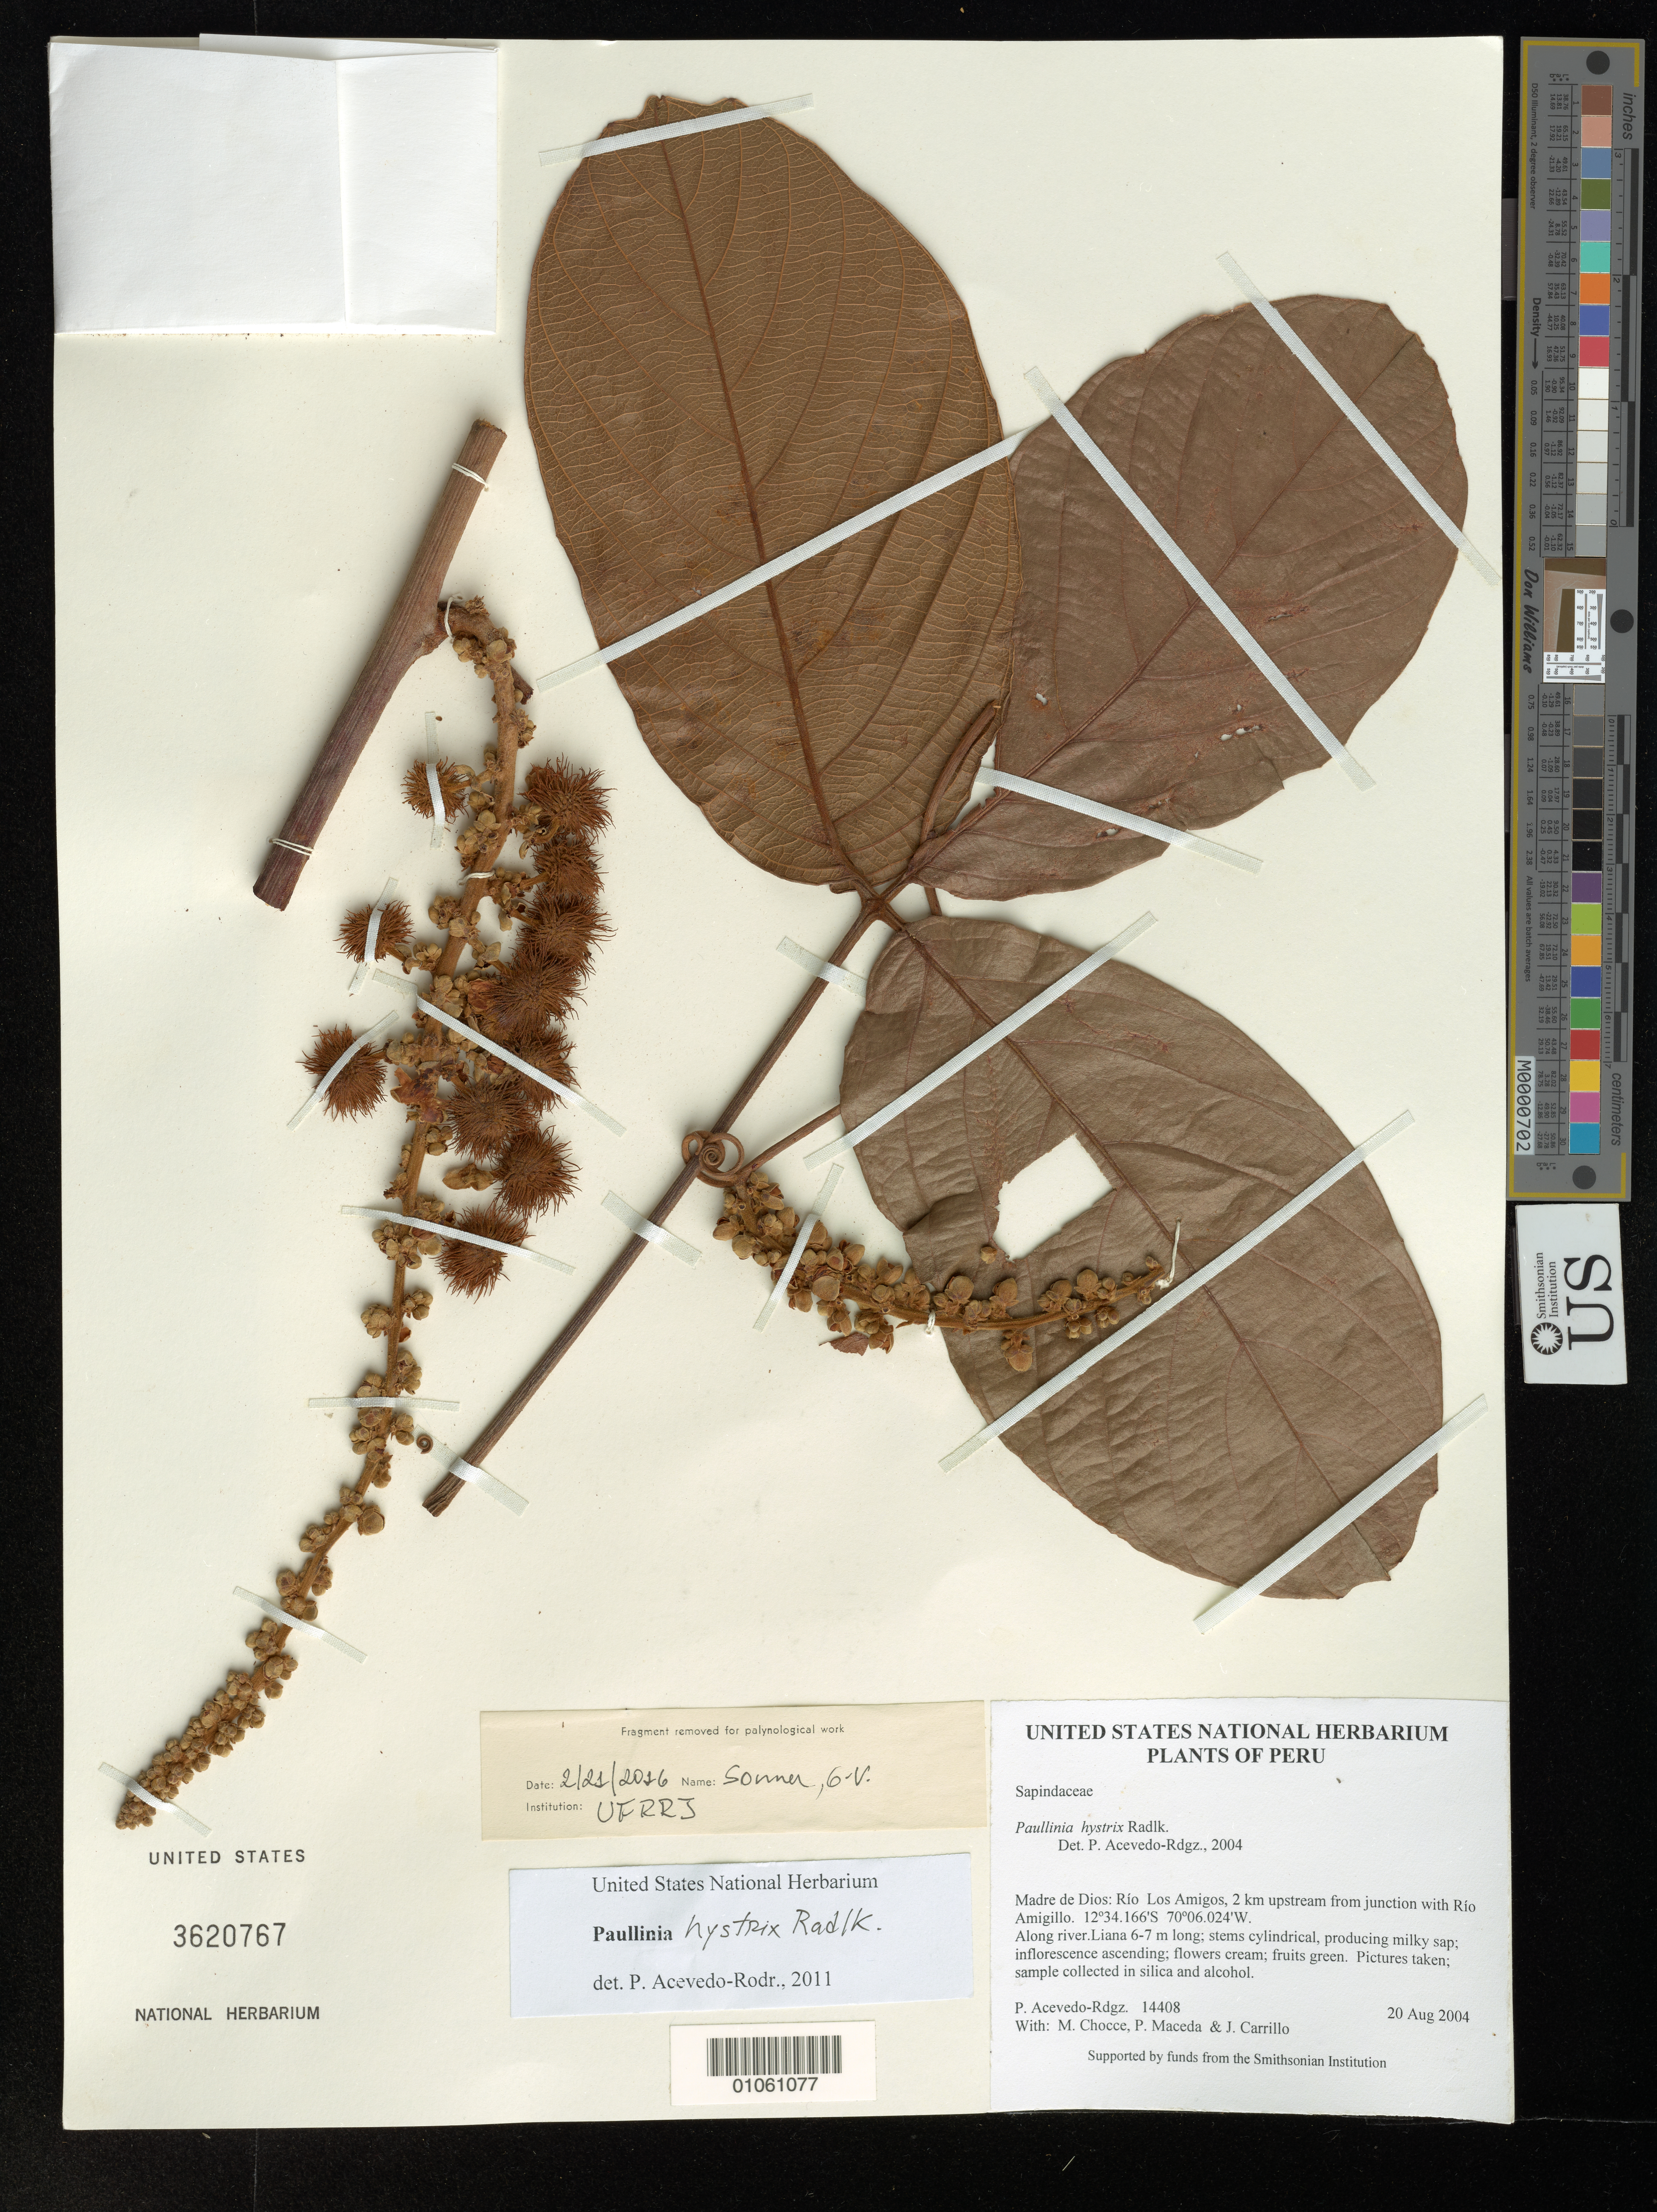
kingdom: Plantae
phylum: Tracheophyta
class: Magnoliopsida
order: Sapindales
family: Sapindaceae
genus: Paullinia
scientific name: Paullinia hystrix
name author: Radlk.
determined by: Acevedo-Rodríguez, P., (BOT), Smithsonian Institution - National Museum of Natural History (UNITED STATES)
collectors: P. Acevedo-Rodr., M. Chocce, P. Maceda & J. Carrillo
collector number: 14408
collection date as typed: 20 Aug 2004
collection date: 2004-08-20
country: Peru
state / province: Madre de Dios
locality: Madre de Dios: Río Los Amigos, 2 km upstream from junction with Río Amigillo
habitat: Along river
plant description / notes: NY, K, MO, F, B, P, GH, GOET, MICH, K, US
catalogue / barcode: US 3620767